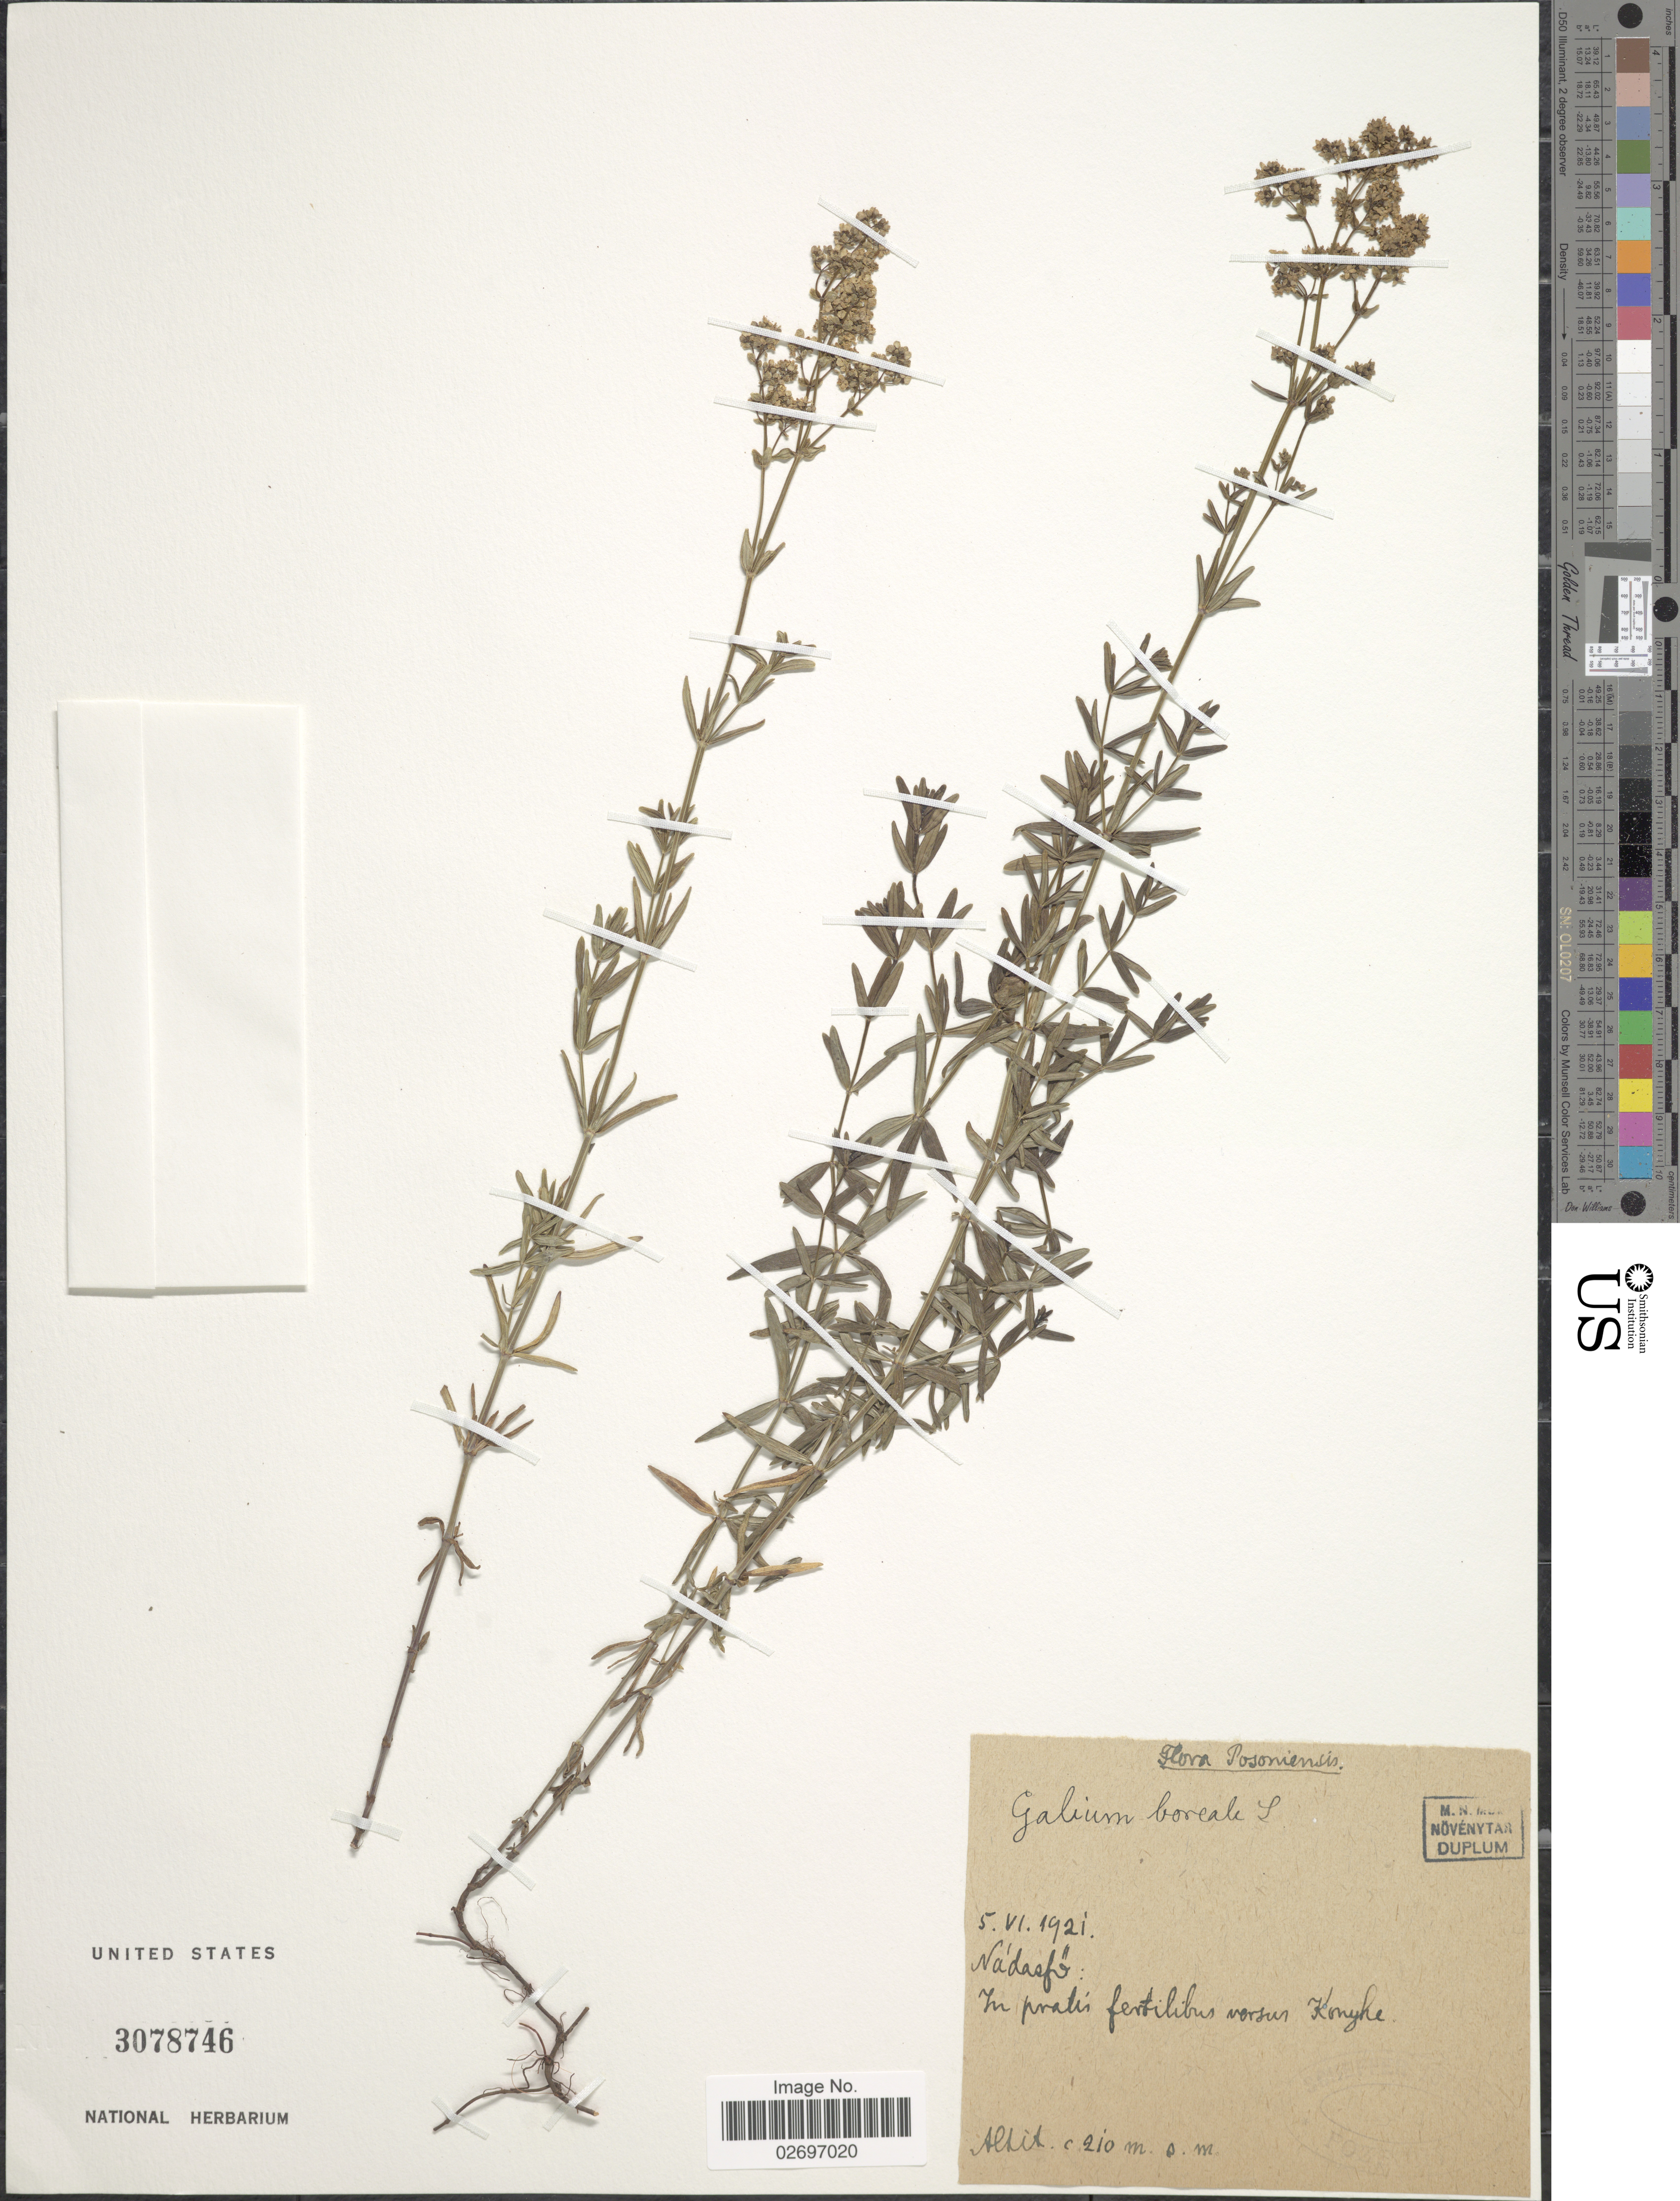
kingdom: Plantae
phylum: Tracheophyta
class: Magnoliopsida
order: Gentianales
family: Rubiaceae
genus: Galium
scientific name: Galium boreale L.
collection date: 1921-06-05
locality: Posomiensis, Nadasfo, in pratis fertilibus versur Konyhe [interpreted]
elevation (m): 210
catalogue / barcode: US 3078746